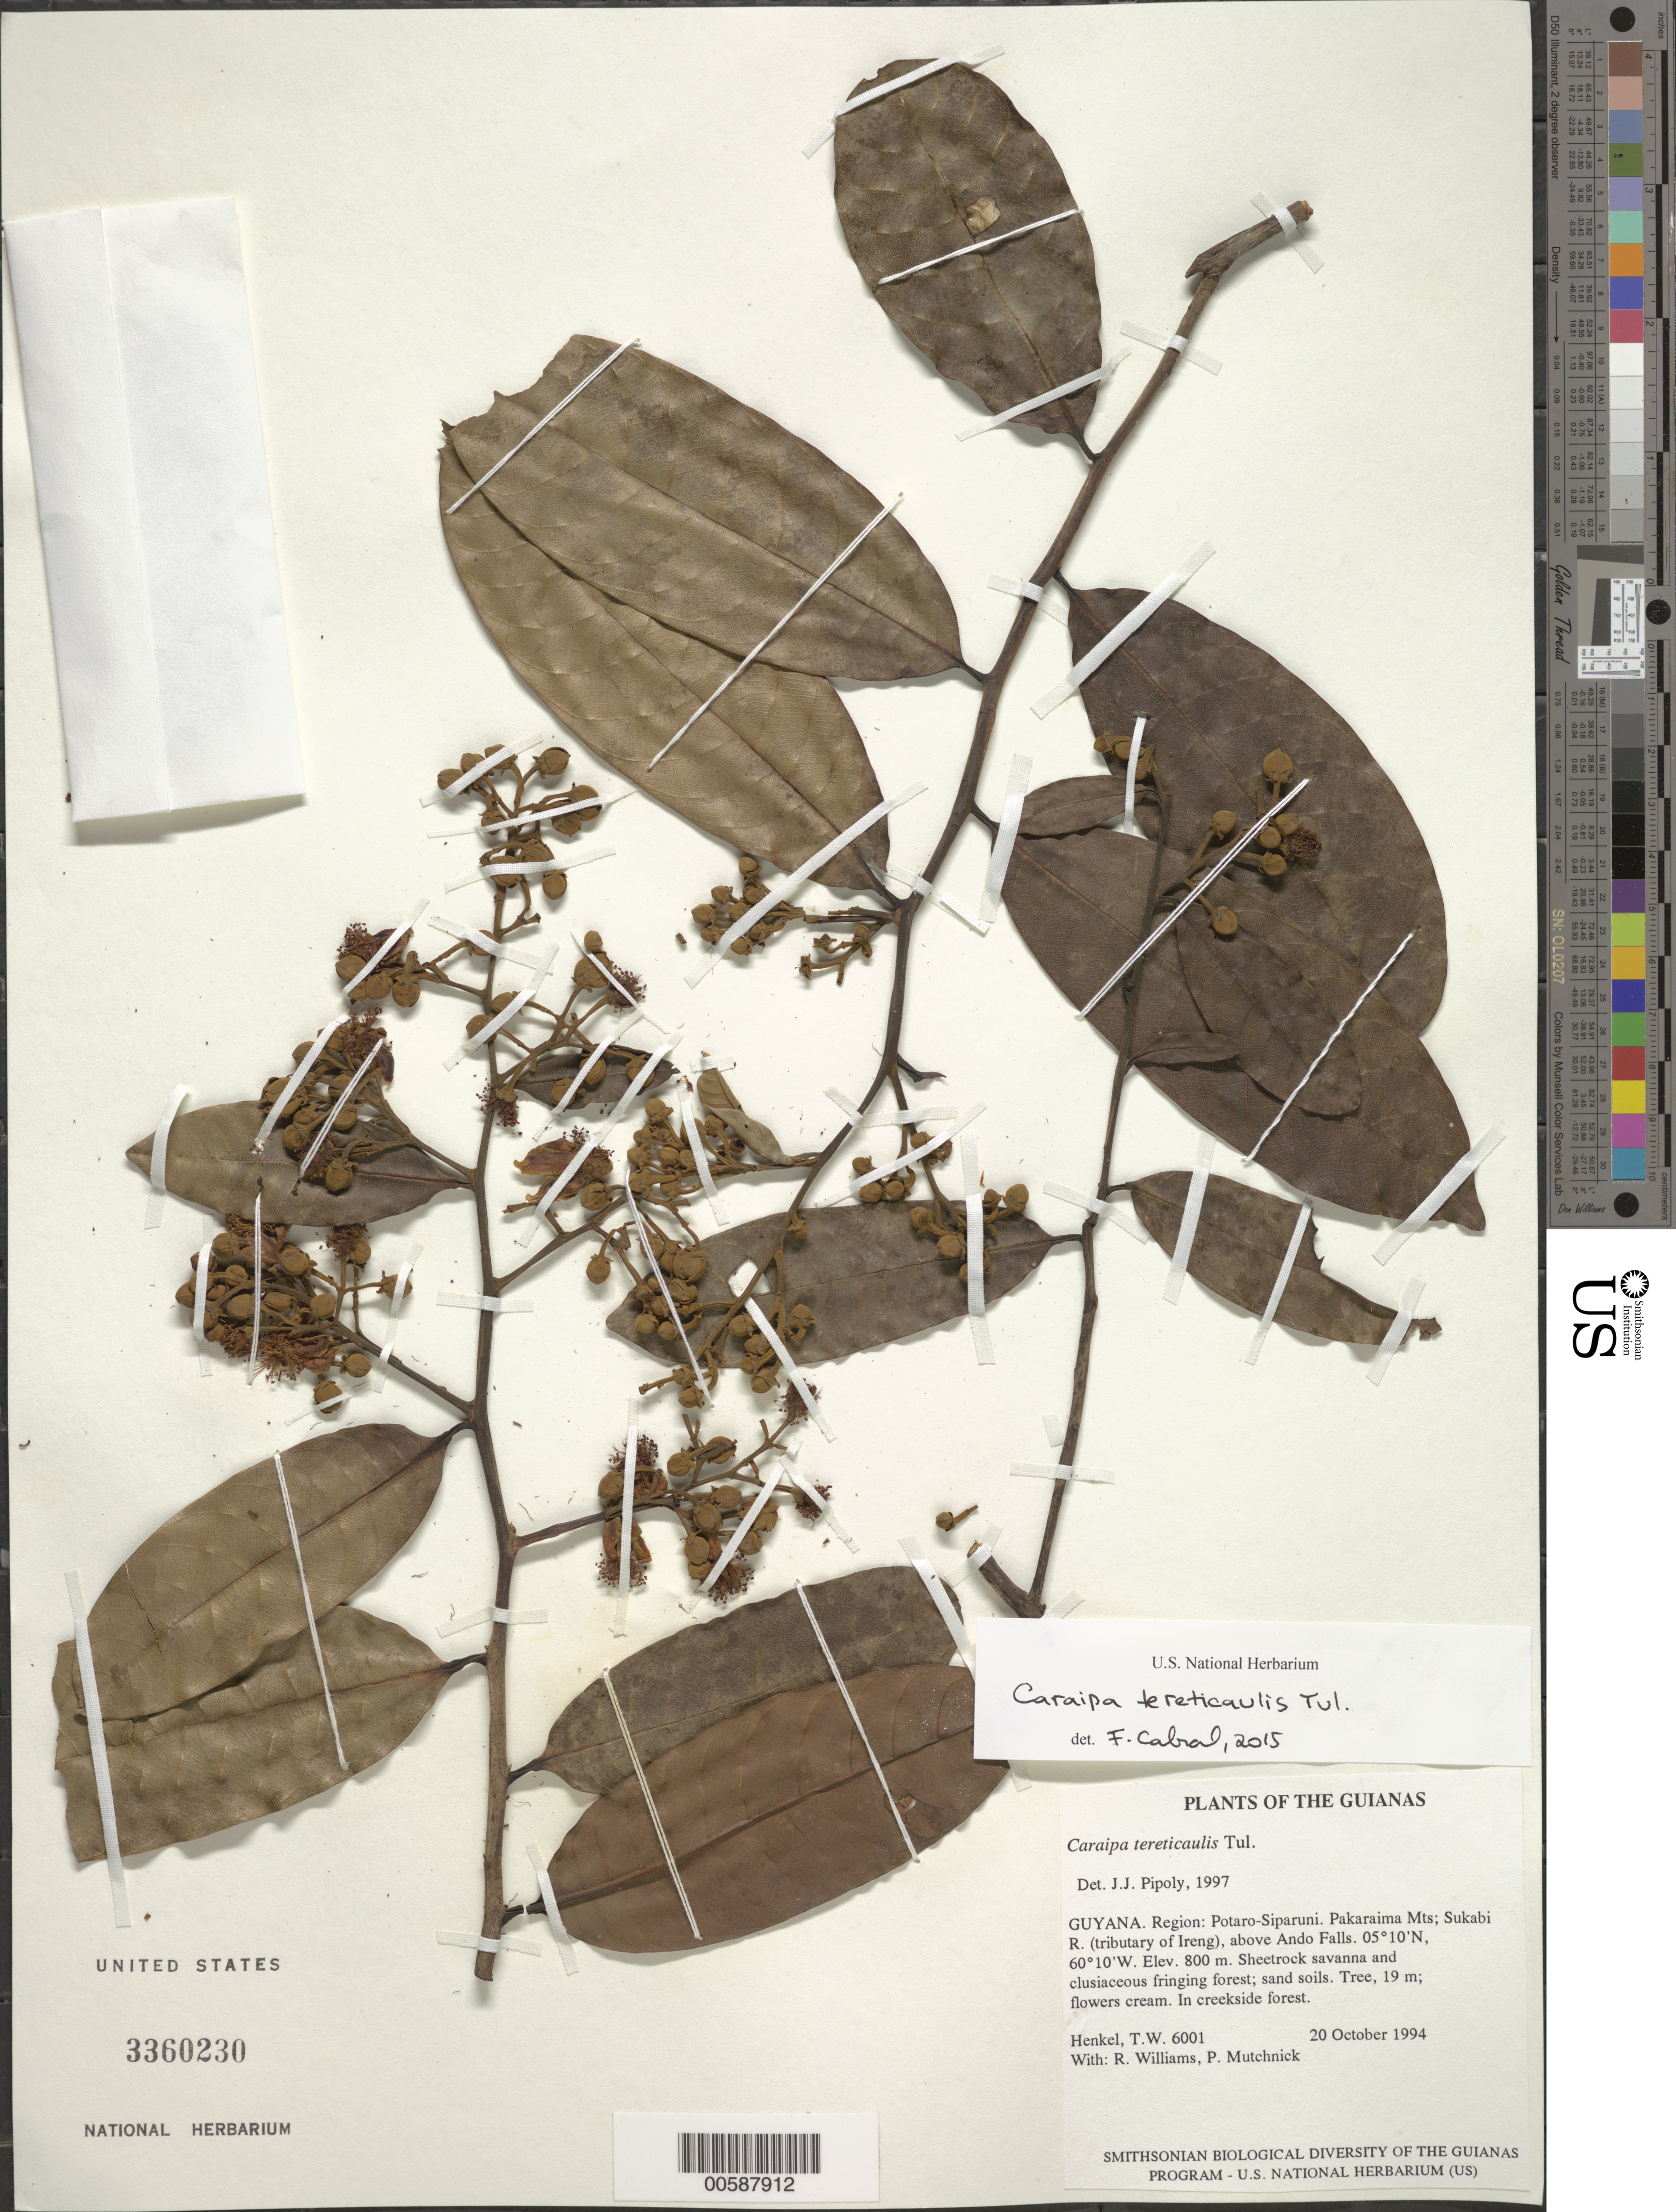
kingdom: Plantae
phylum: Tracheophyta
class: Magnoliopsida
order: Malpighiales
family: Calophyllaceae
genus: Caraipa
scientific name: Caraipa tereticaulis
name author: Tul.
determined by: Cabral, F. N.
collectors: T. Henkel, R. Williams & P. Mutchnick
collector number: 6001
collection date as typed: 20 October 1994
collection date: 1994-10-20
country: Guyana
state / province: Potaro-Siparuni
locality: Pakaraima Mts; Sukabi R. (tributary of Ireng), above Ando Falls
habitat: Sheetrock savanna and clusiaceous fringing forest; sand soils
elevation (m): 800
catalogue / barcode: US 3360230